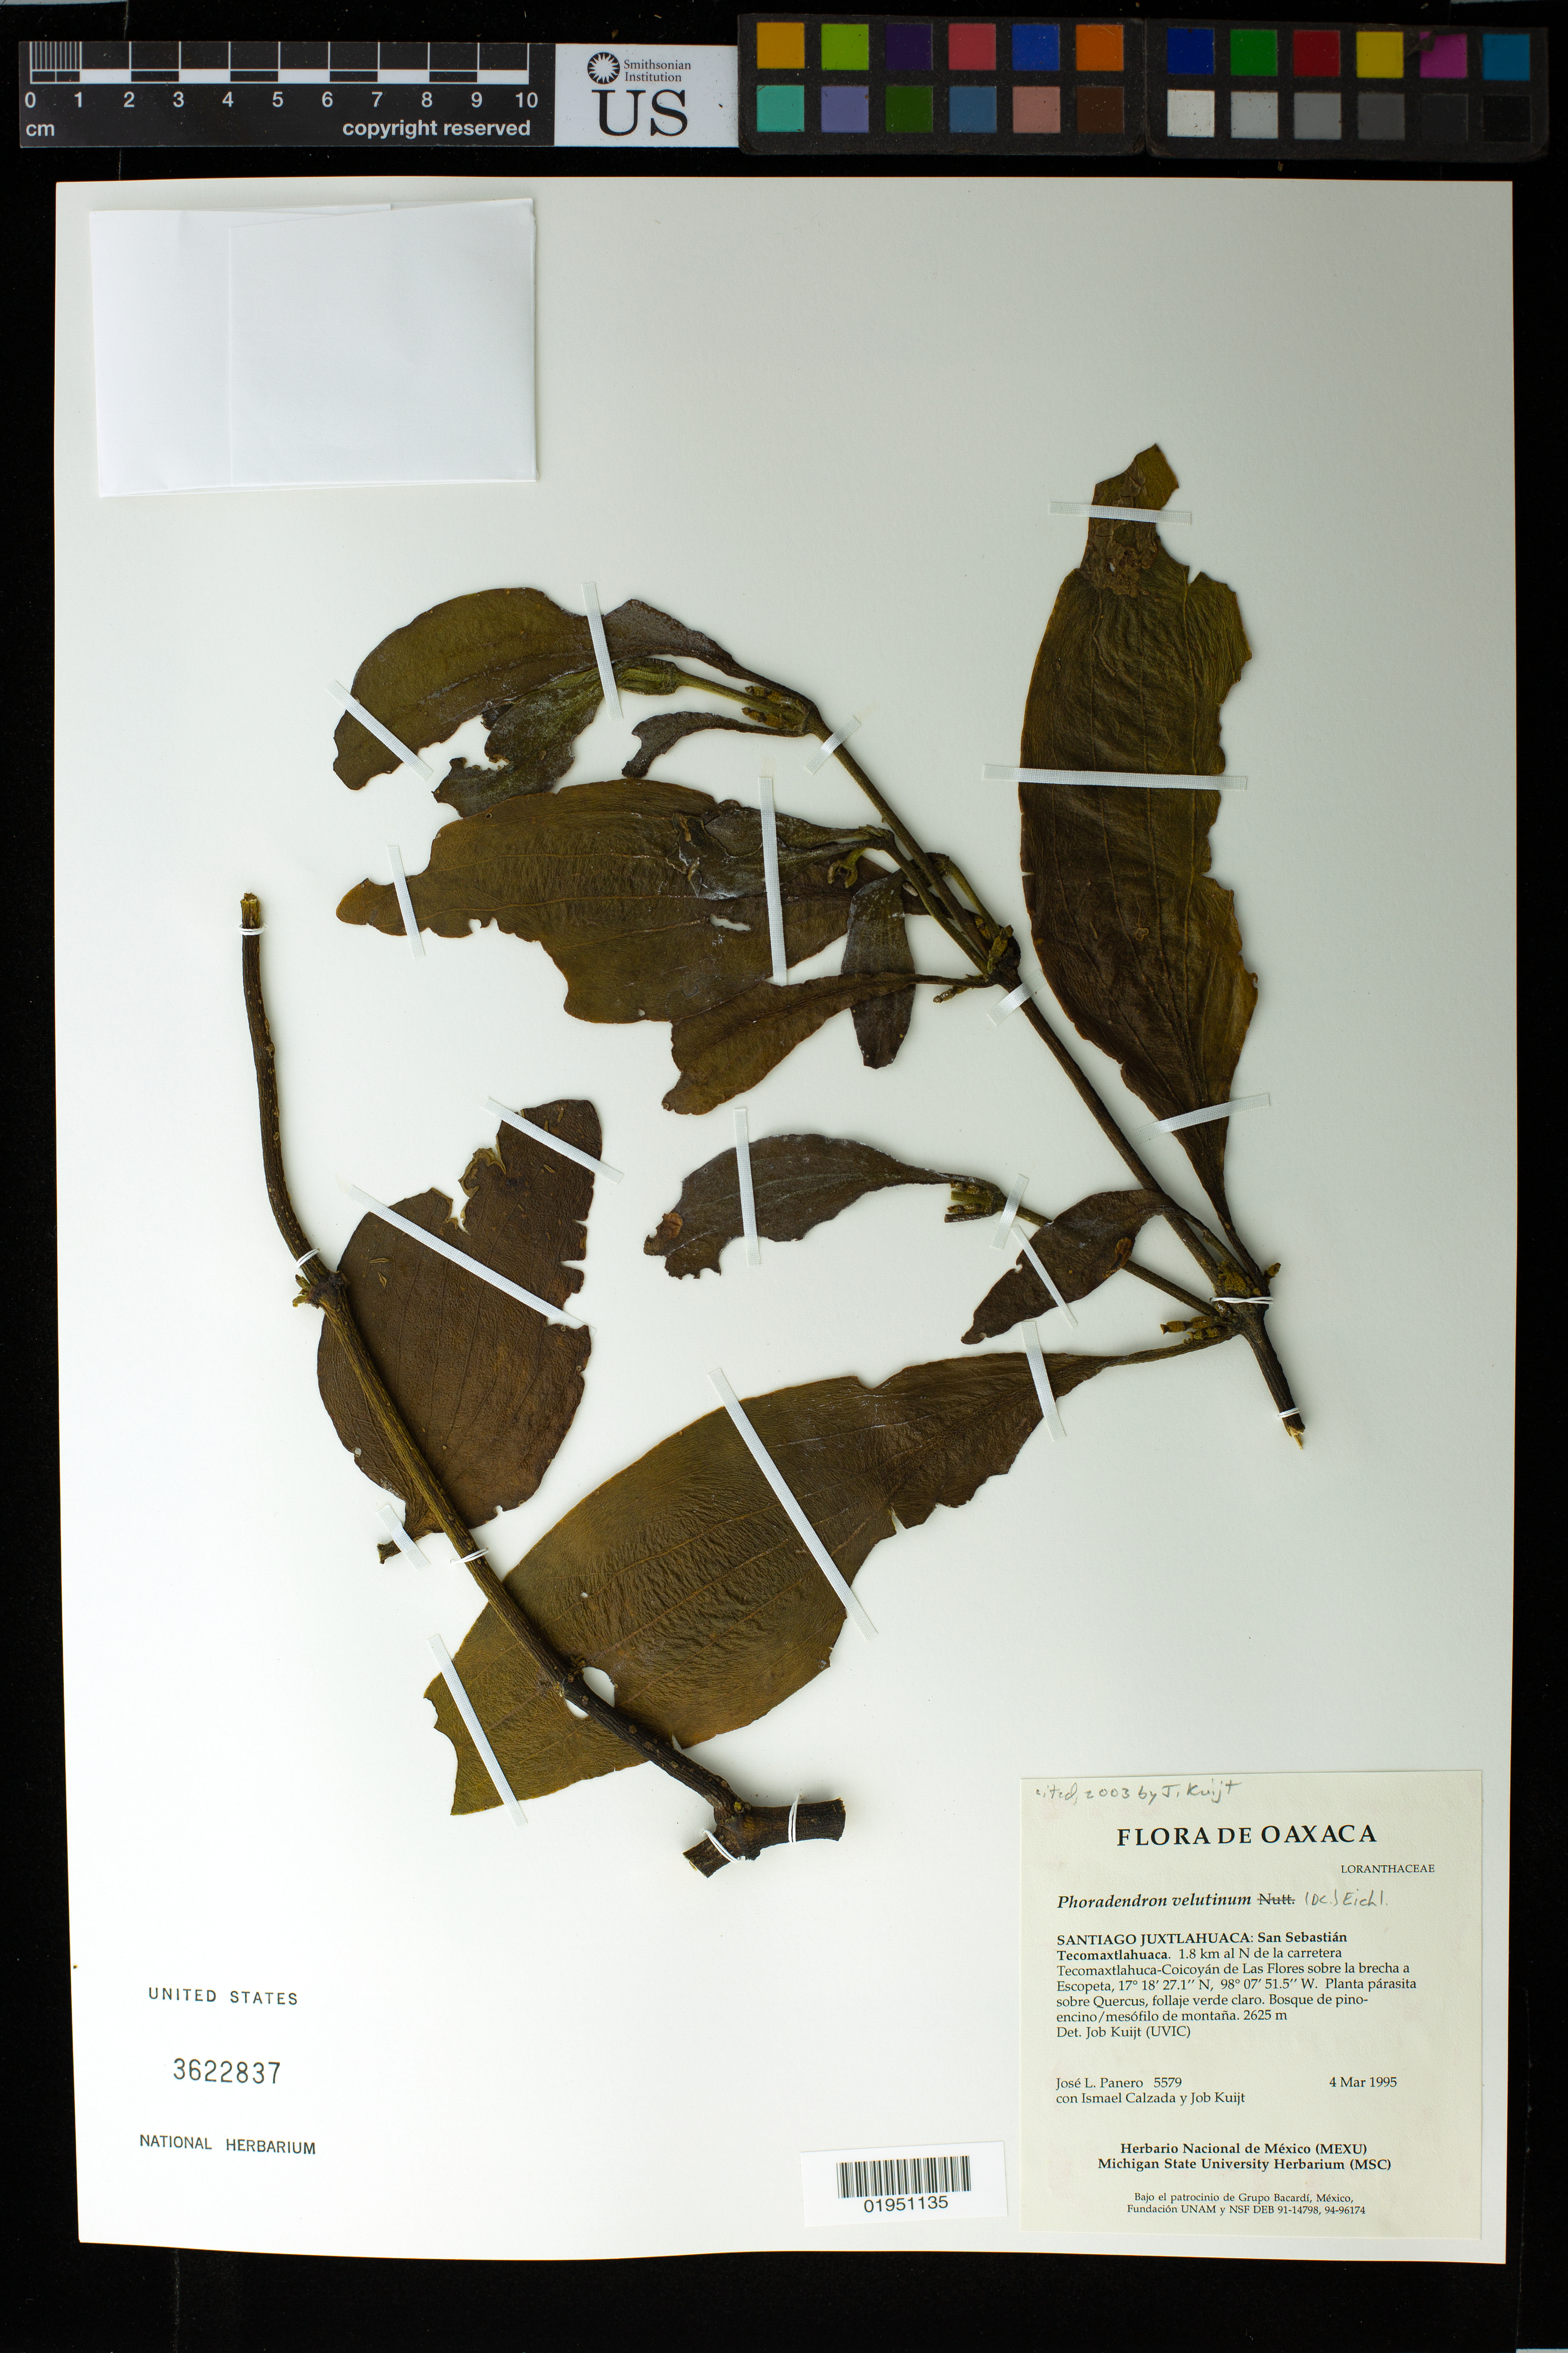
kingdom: Plantae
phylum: Tracheophyta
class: Magnoliopsida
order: Santalales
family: Viscaceae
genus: Phoradendron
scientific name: Phoradendron velutinum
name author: (DC.) Oliv.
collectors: J. L. Panero, I. Calzada & J. Kuijt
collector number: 5579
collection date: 1995-03-04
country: Mexico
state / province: Oaxaca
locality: Santiago Juxtlahuaca: San Sebastián. Tecomaxtlahuaca. 1.8 km al N de carretera Tecomaxtlahuca-coicoyán de Las Flores sobre la brecha a Escopeta.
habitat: Bosque de pino-encino/mesofilo de montana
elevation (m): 2625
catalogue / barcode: US 3622837